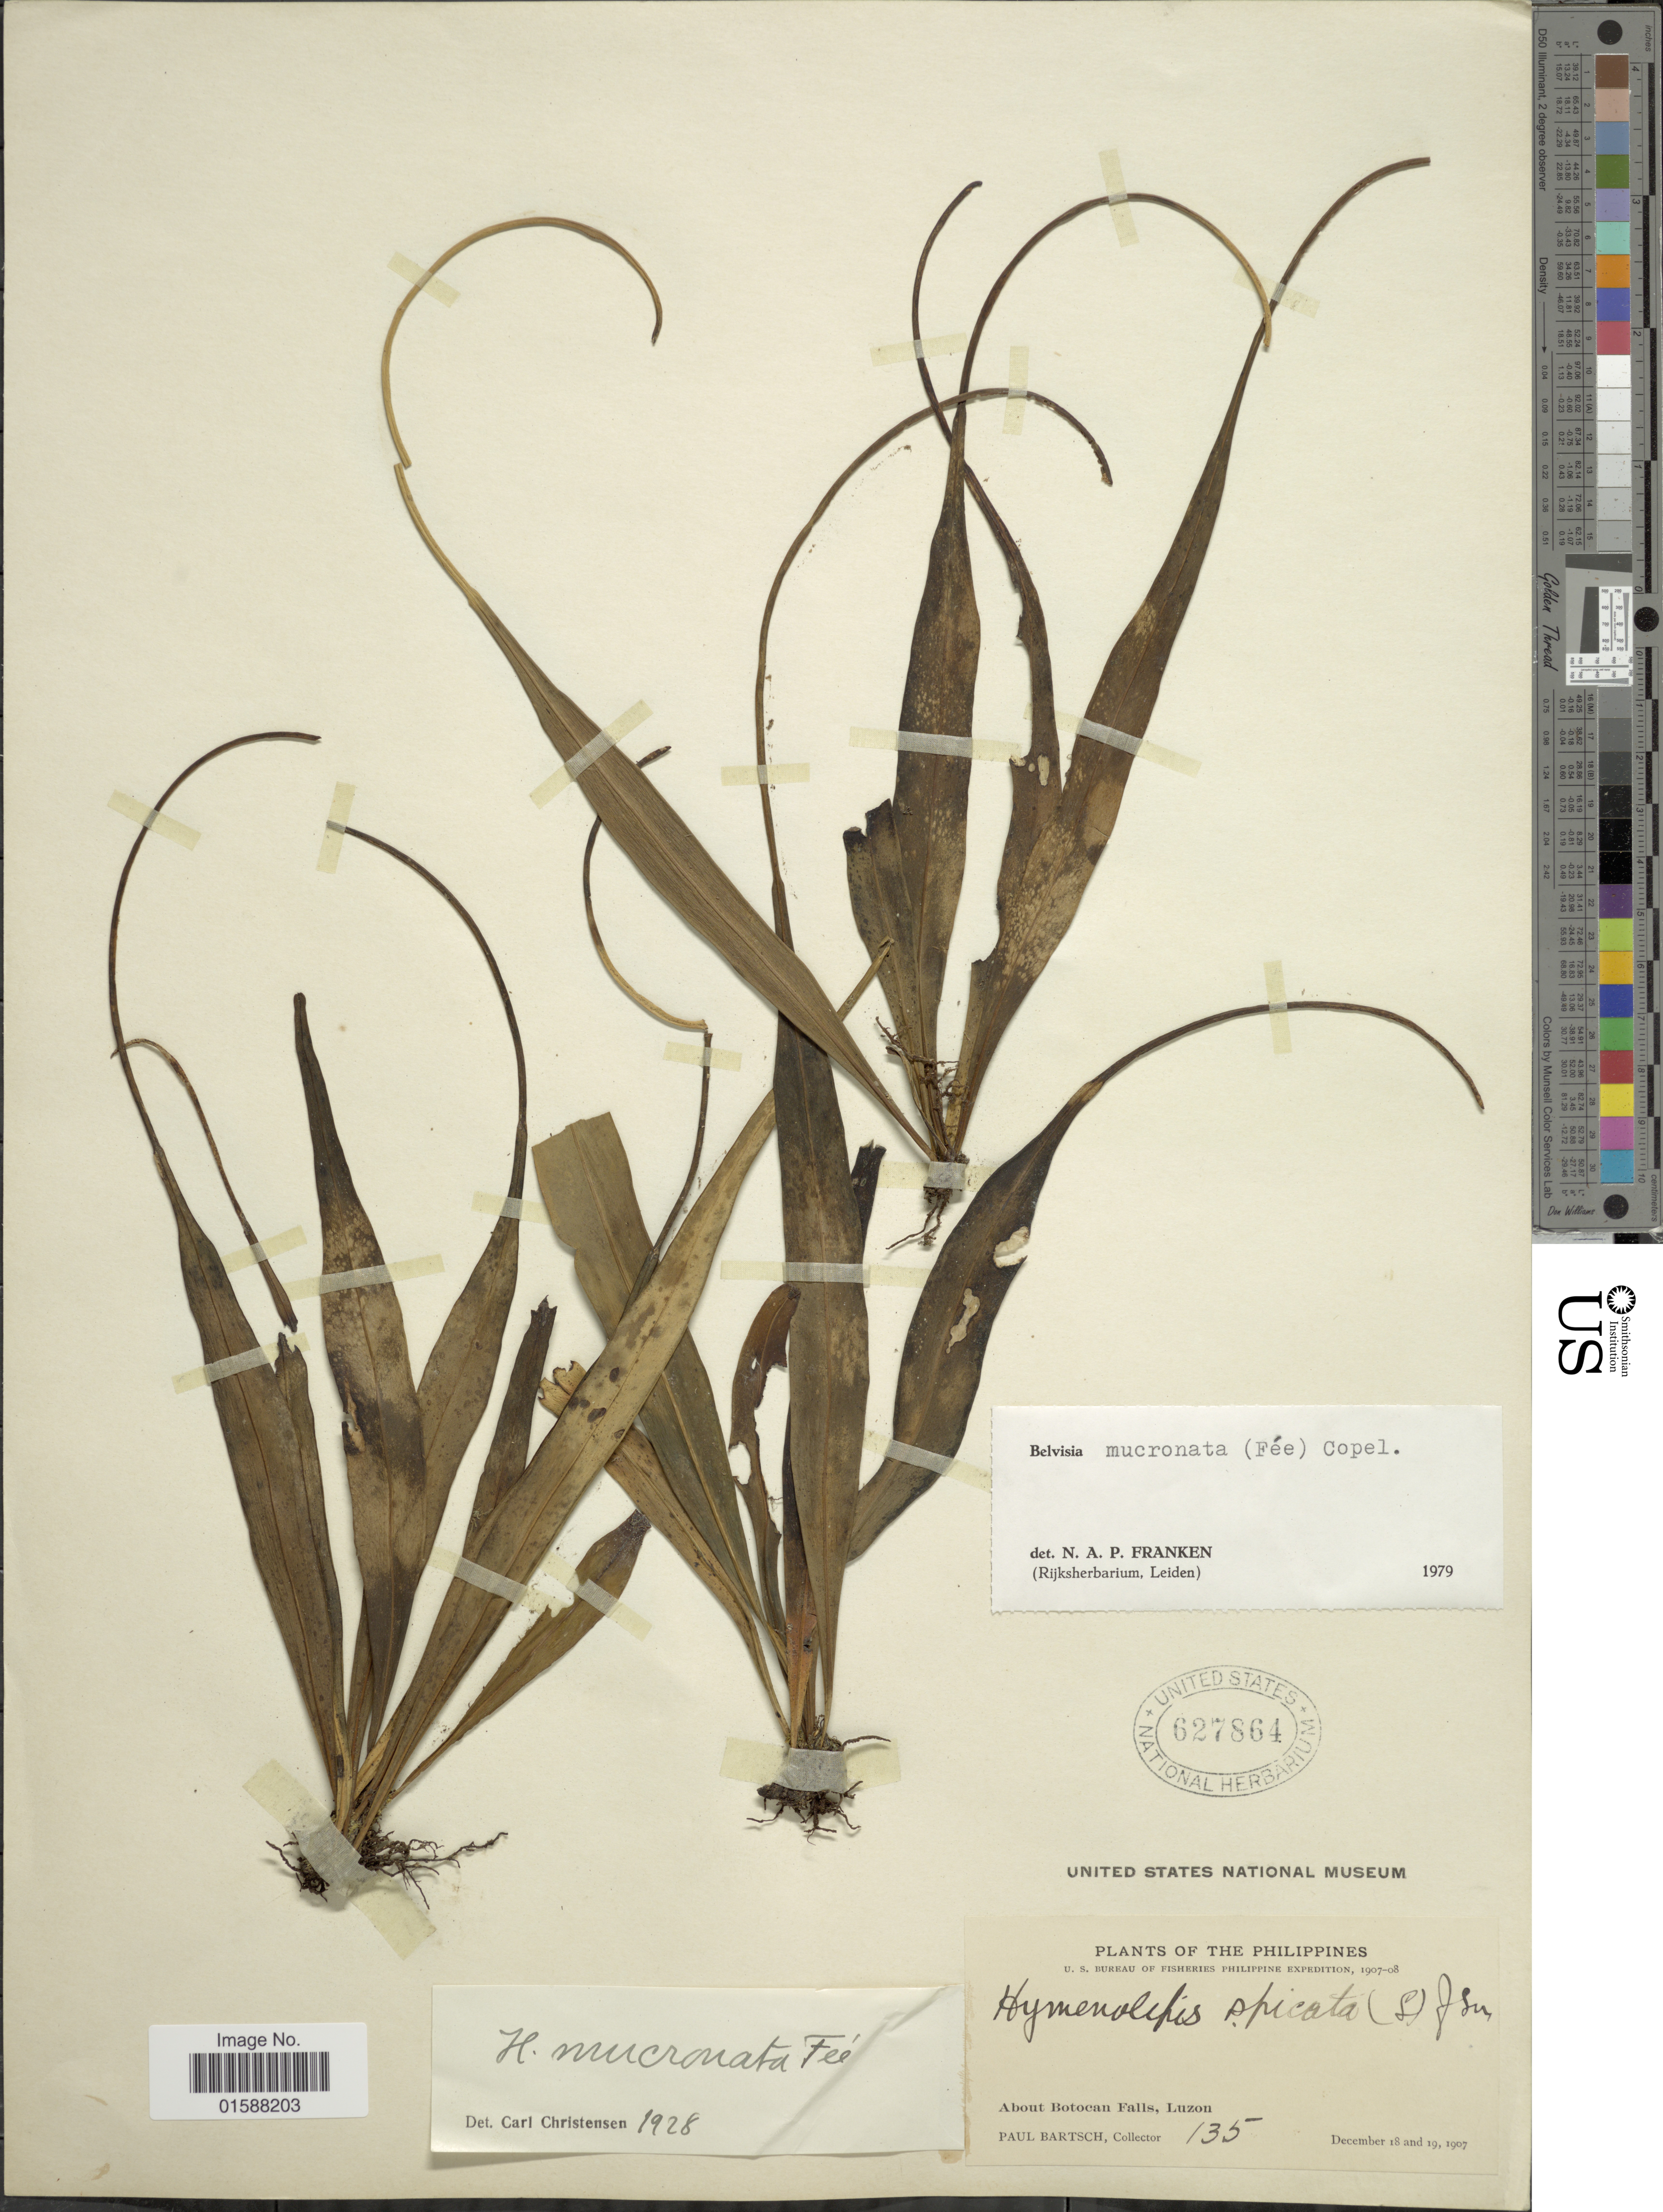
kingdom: Plantae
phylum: Tracheophyta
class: Polypodiopsida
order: Polypodiales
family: Polypodiaceae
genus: Lepisorus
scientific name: Lepisorus mucronatus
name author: (Fée) Li S. Wang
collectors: P. Bartsch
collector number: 135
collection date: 1907-12-18/1907-12-19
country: Philippines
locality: About Botocan Falls, Luzon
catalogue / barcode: US 627864